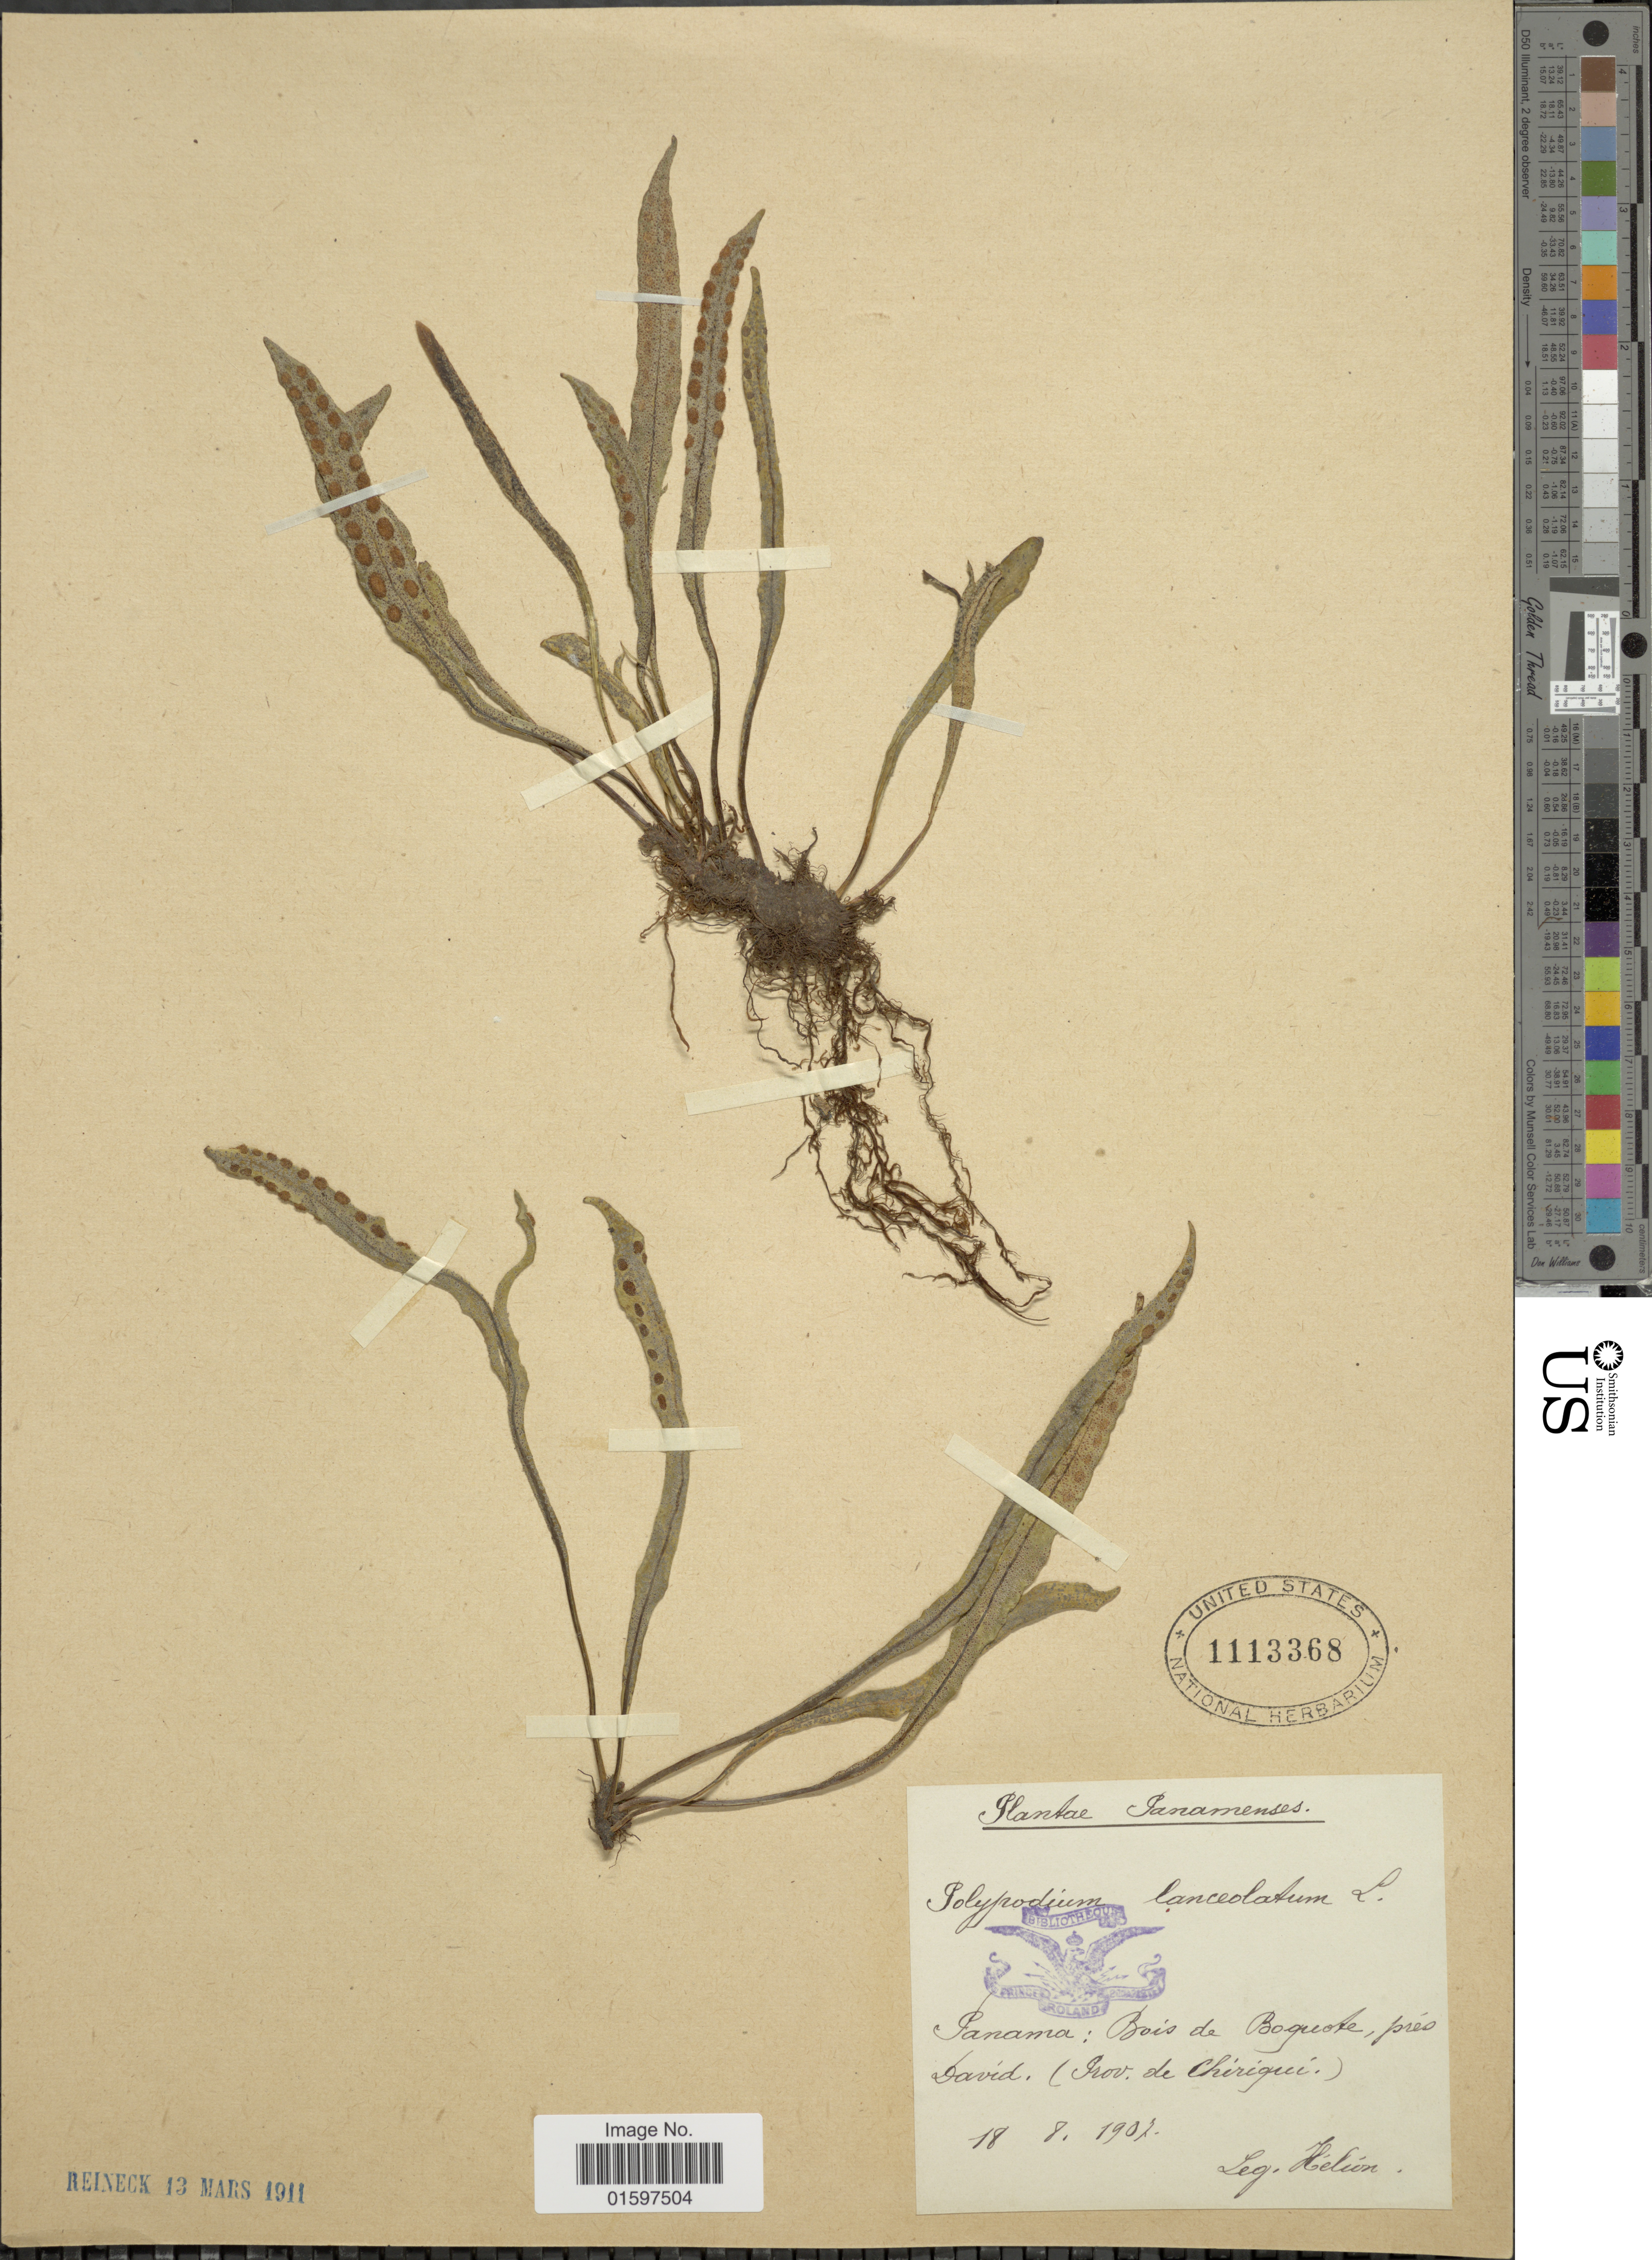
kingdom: Plantae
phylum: Tracheophyta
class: Polypodiopsida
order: Polypodiales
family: Polypodiaceae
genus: Pleopeltis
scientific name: Pleopeltis lanceolata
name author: Kaulf.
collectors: Hélion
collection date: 1907-08-18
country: Panama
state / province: Chiriqui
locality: Panama: Bois de Boquete, prés David (Prov. de Chiriquí)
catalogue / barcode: US 113368